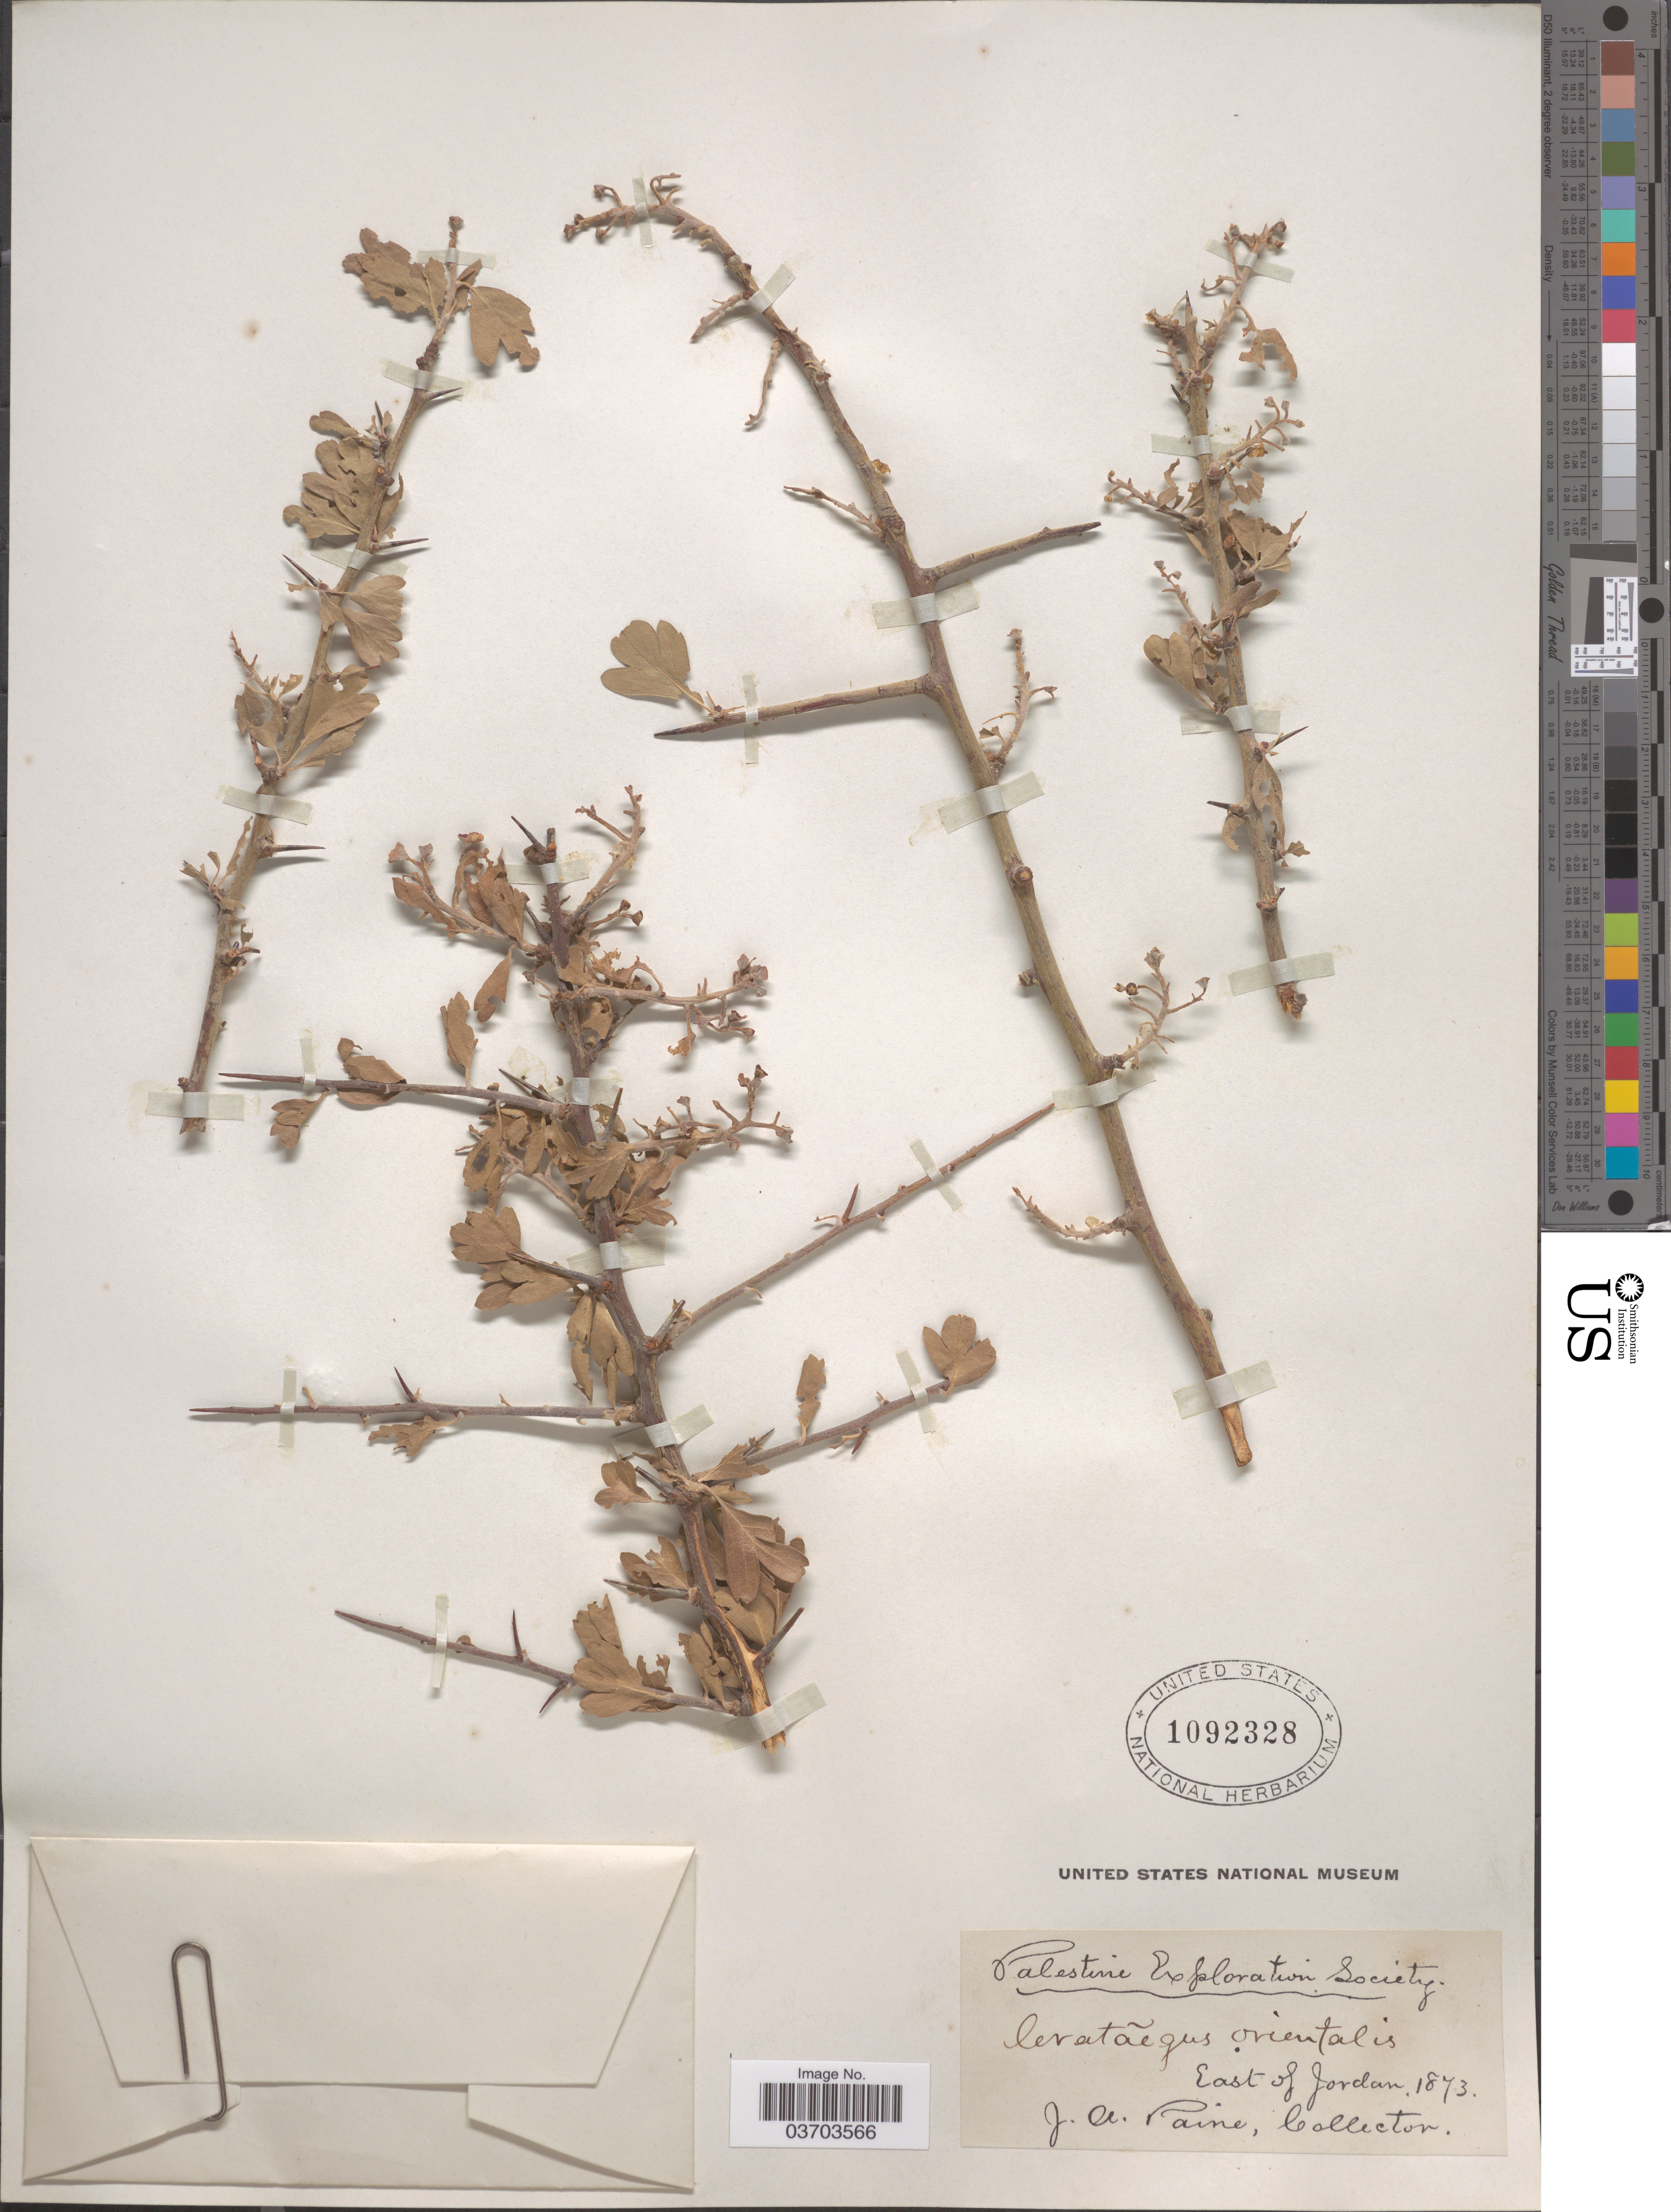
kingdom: Plantae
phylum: Tracheophyta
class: Magnoliopsida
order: Rosales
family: Rosaceae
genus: Crataegus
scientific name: Crataegus orientalis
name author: M. Bieb.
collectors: J. A. Paine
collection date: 1873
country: Jordan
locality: East of Jordan.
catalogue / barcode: US 1092328